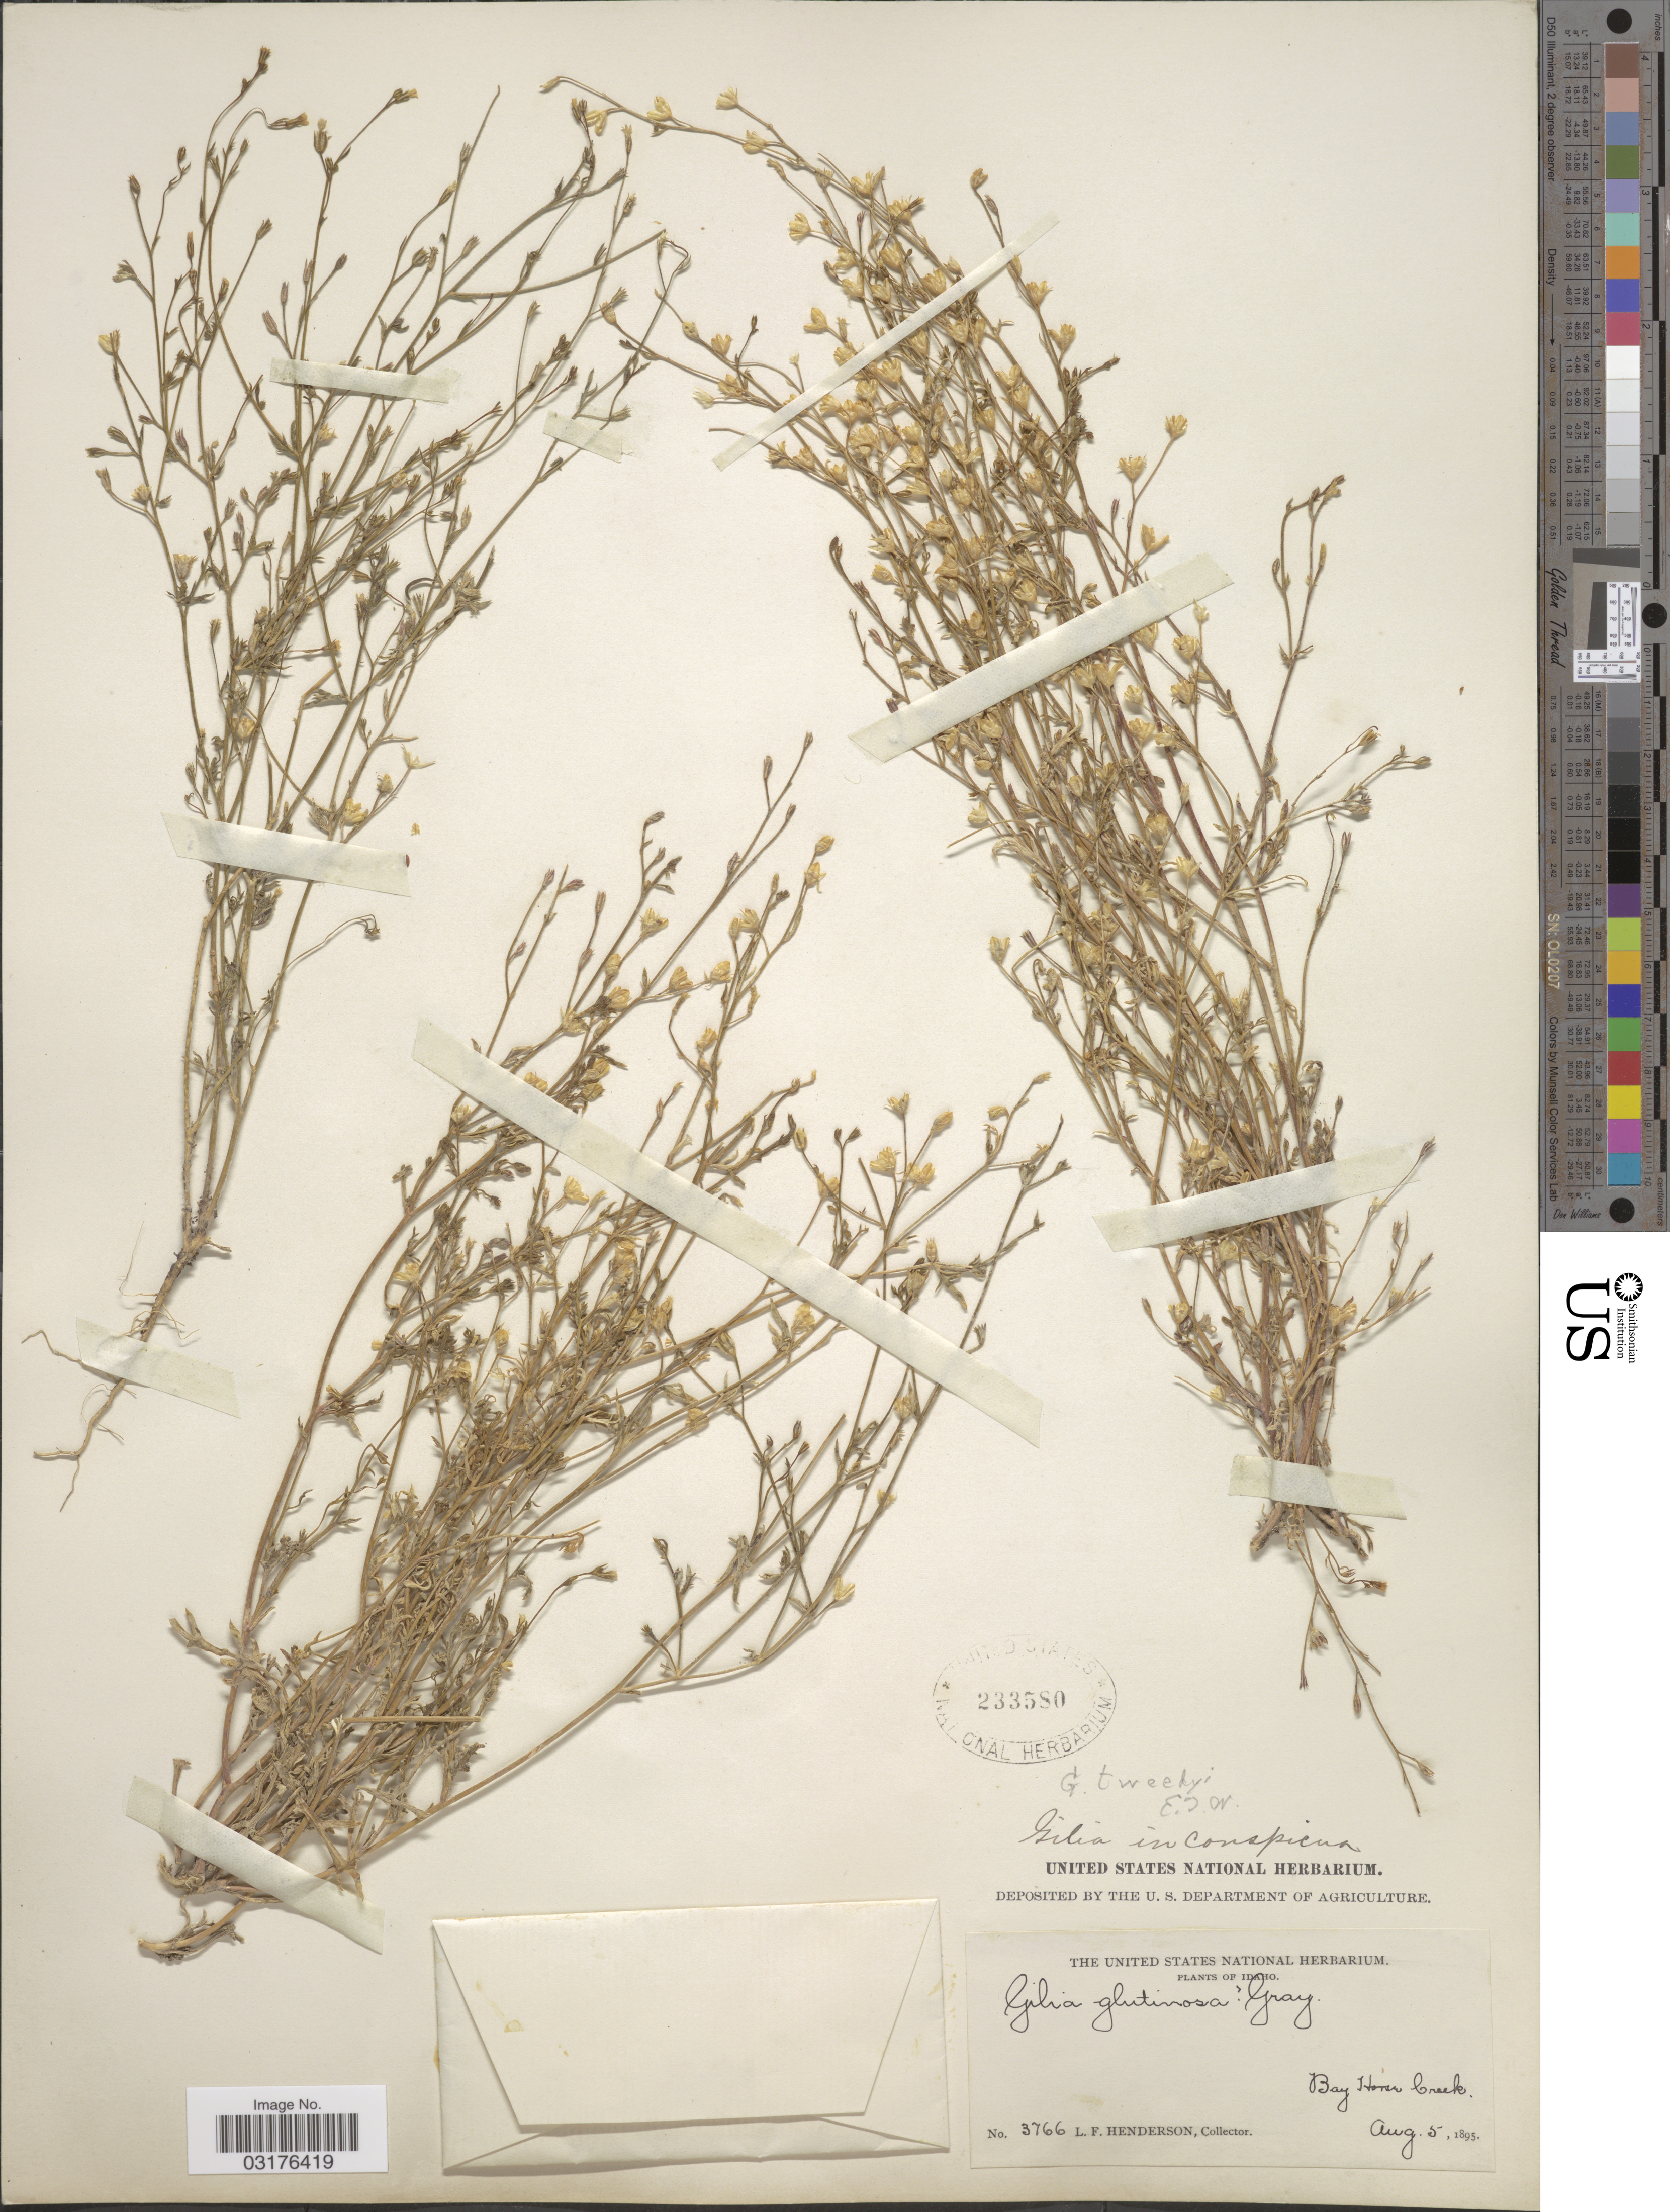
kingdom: Plantae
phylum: Tracheophyta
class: Magnoliopsida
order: Ericales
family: Polemoniaceae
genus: Gilia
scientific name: Gilia tweedyi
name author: Rydb.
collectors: L. Henderson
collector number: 3766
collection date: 1895-08-05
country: United States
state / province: Idaho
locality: Bay Horse Creek.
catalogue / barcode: US 233580